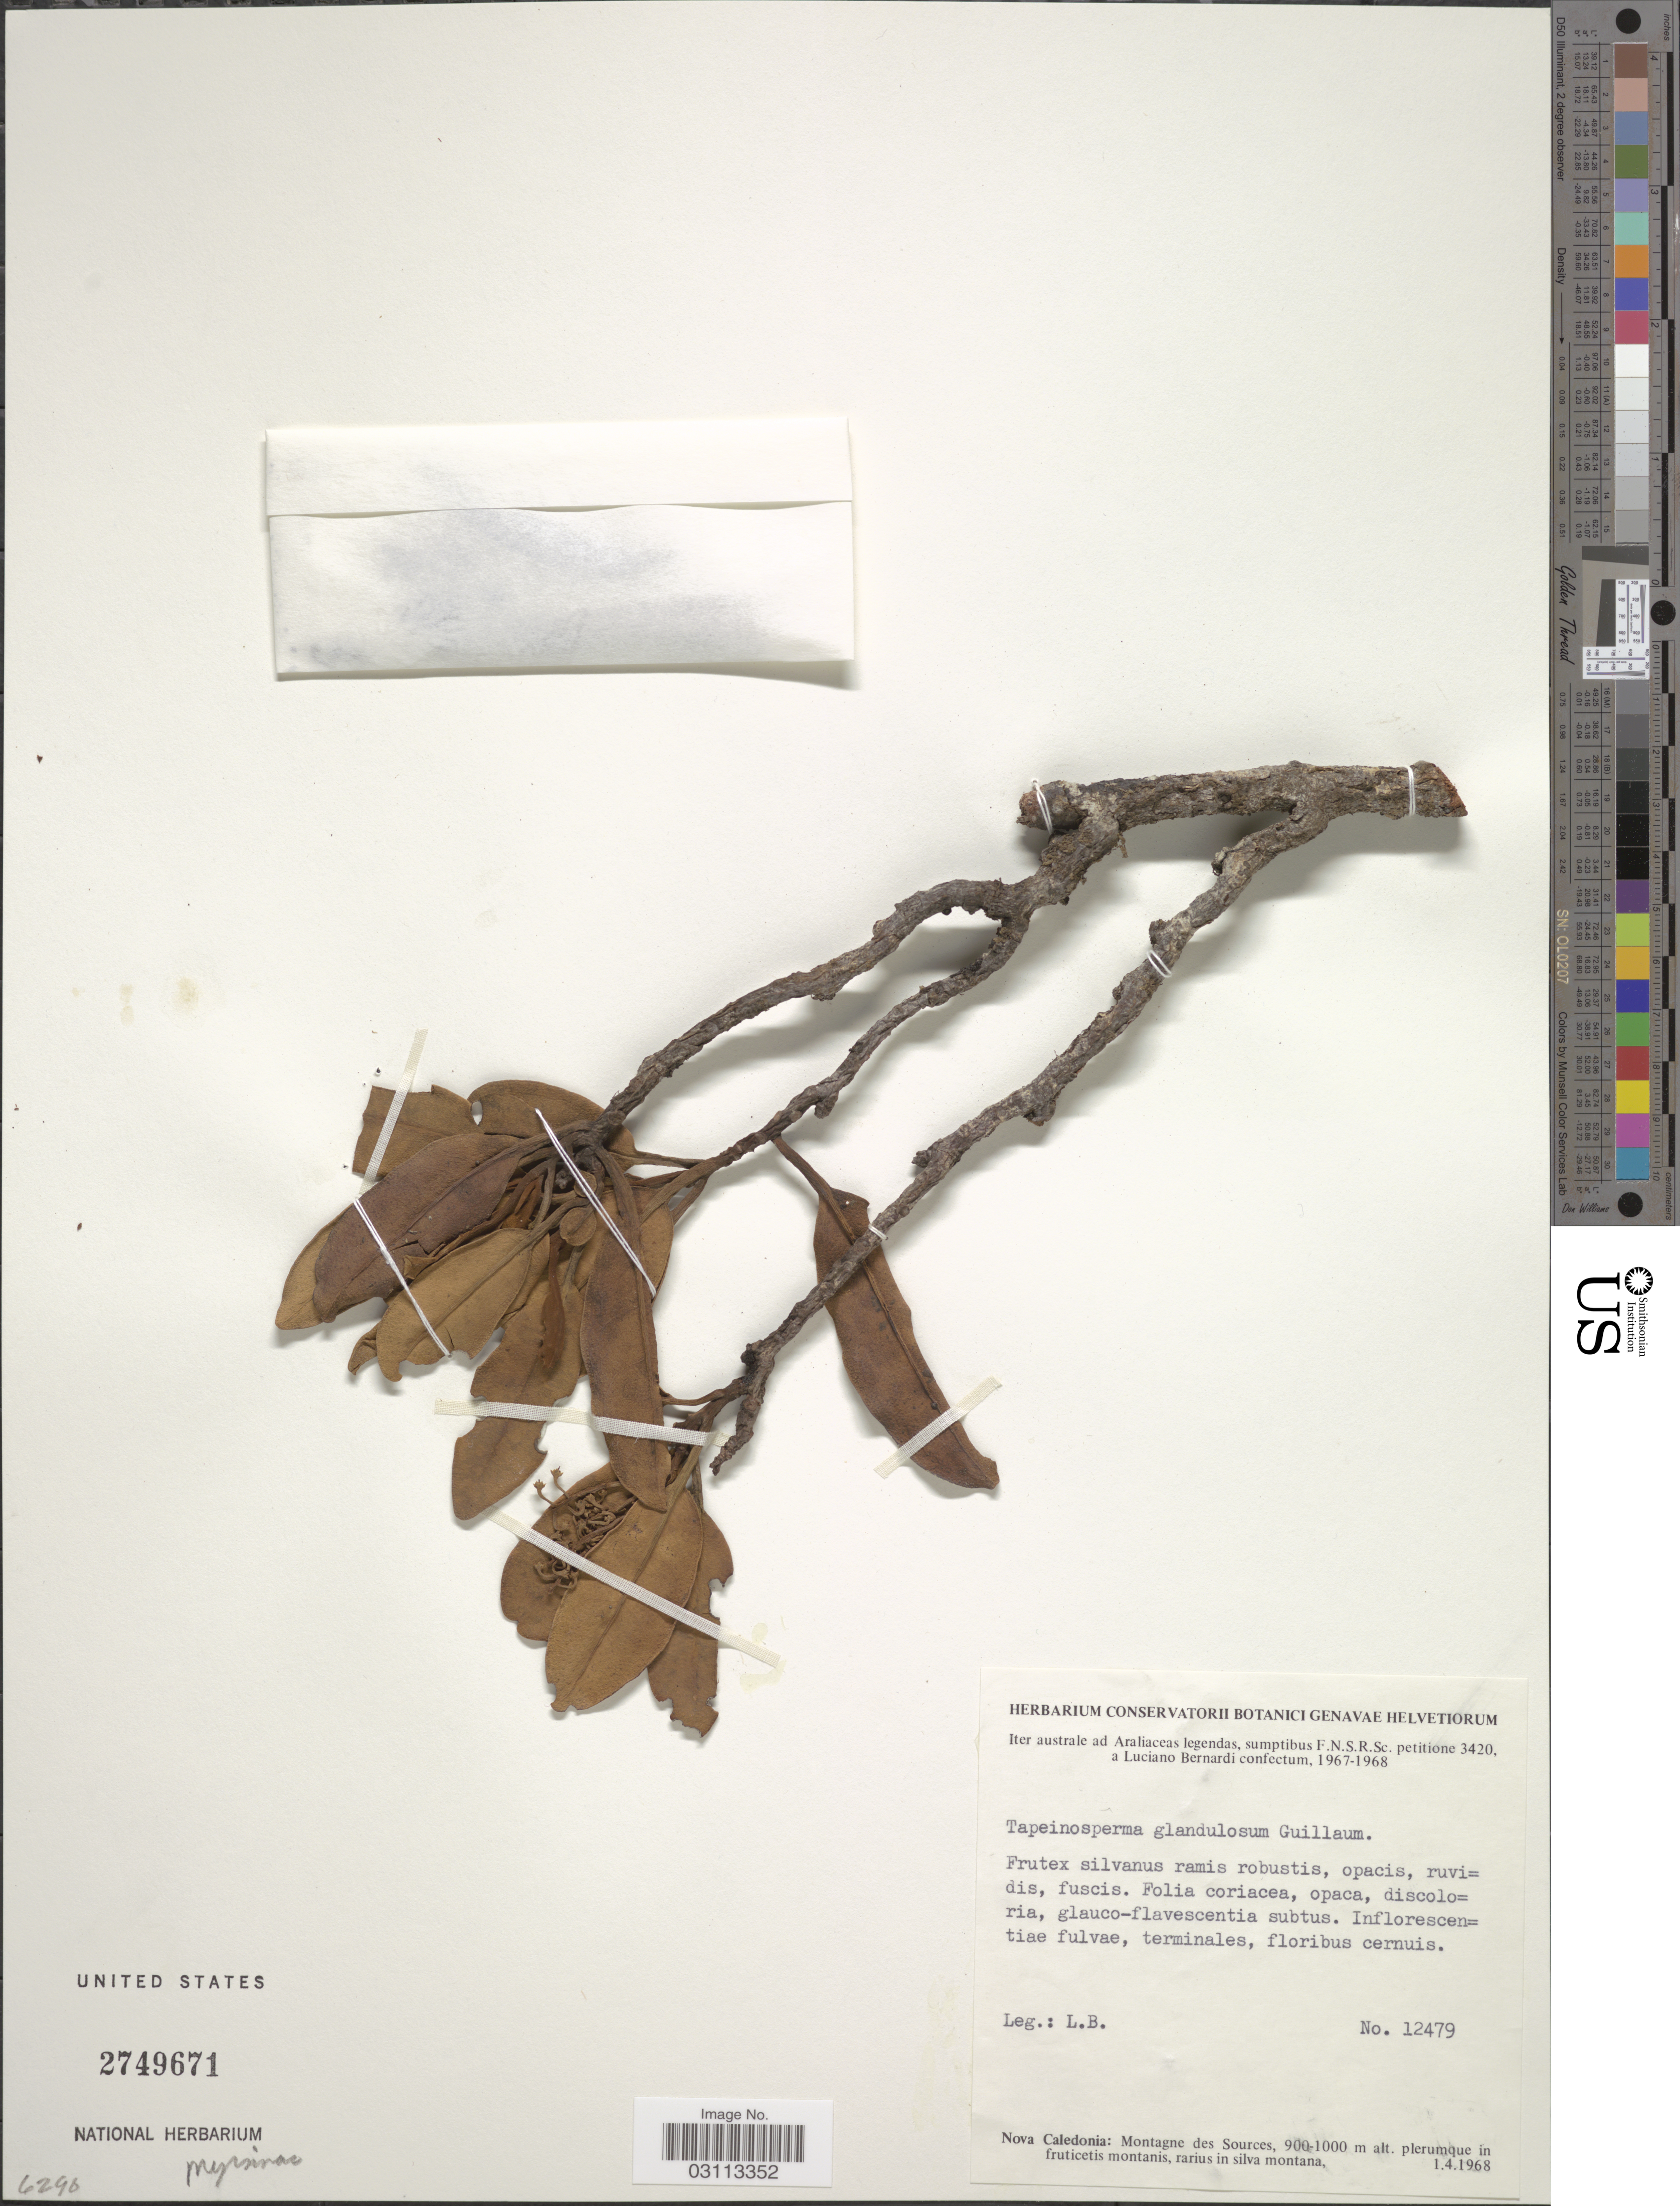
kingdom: Plantae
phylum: Tracheophyta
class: Magnoliopsida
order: Ericales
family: Primulaceae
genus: Tapeinosperma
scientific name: Tapeinosperma glandulosum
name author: Guillaumin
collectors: L. Bernardi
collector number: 12479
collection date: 1968-04-01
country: New Caledonia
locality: Montagne des Sources.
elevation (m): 900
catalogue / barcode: US 2749671